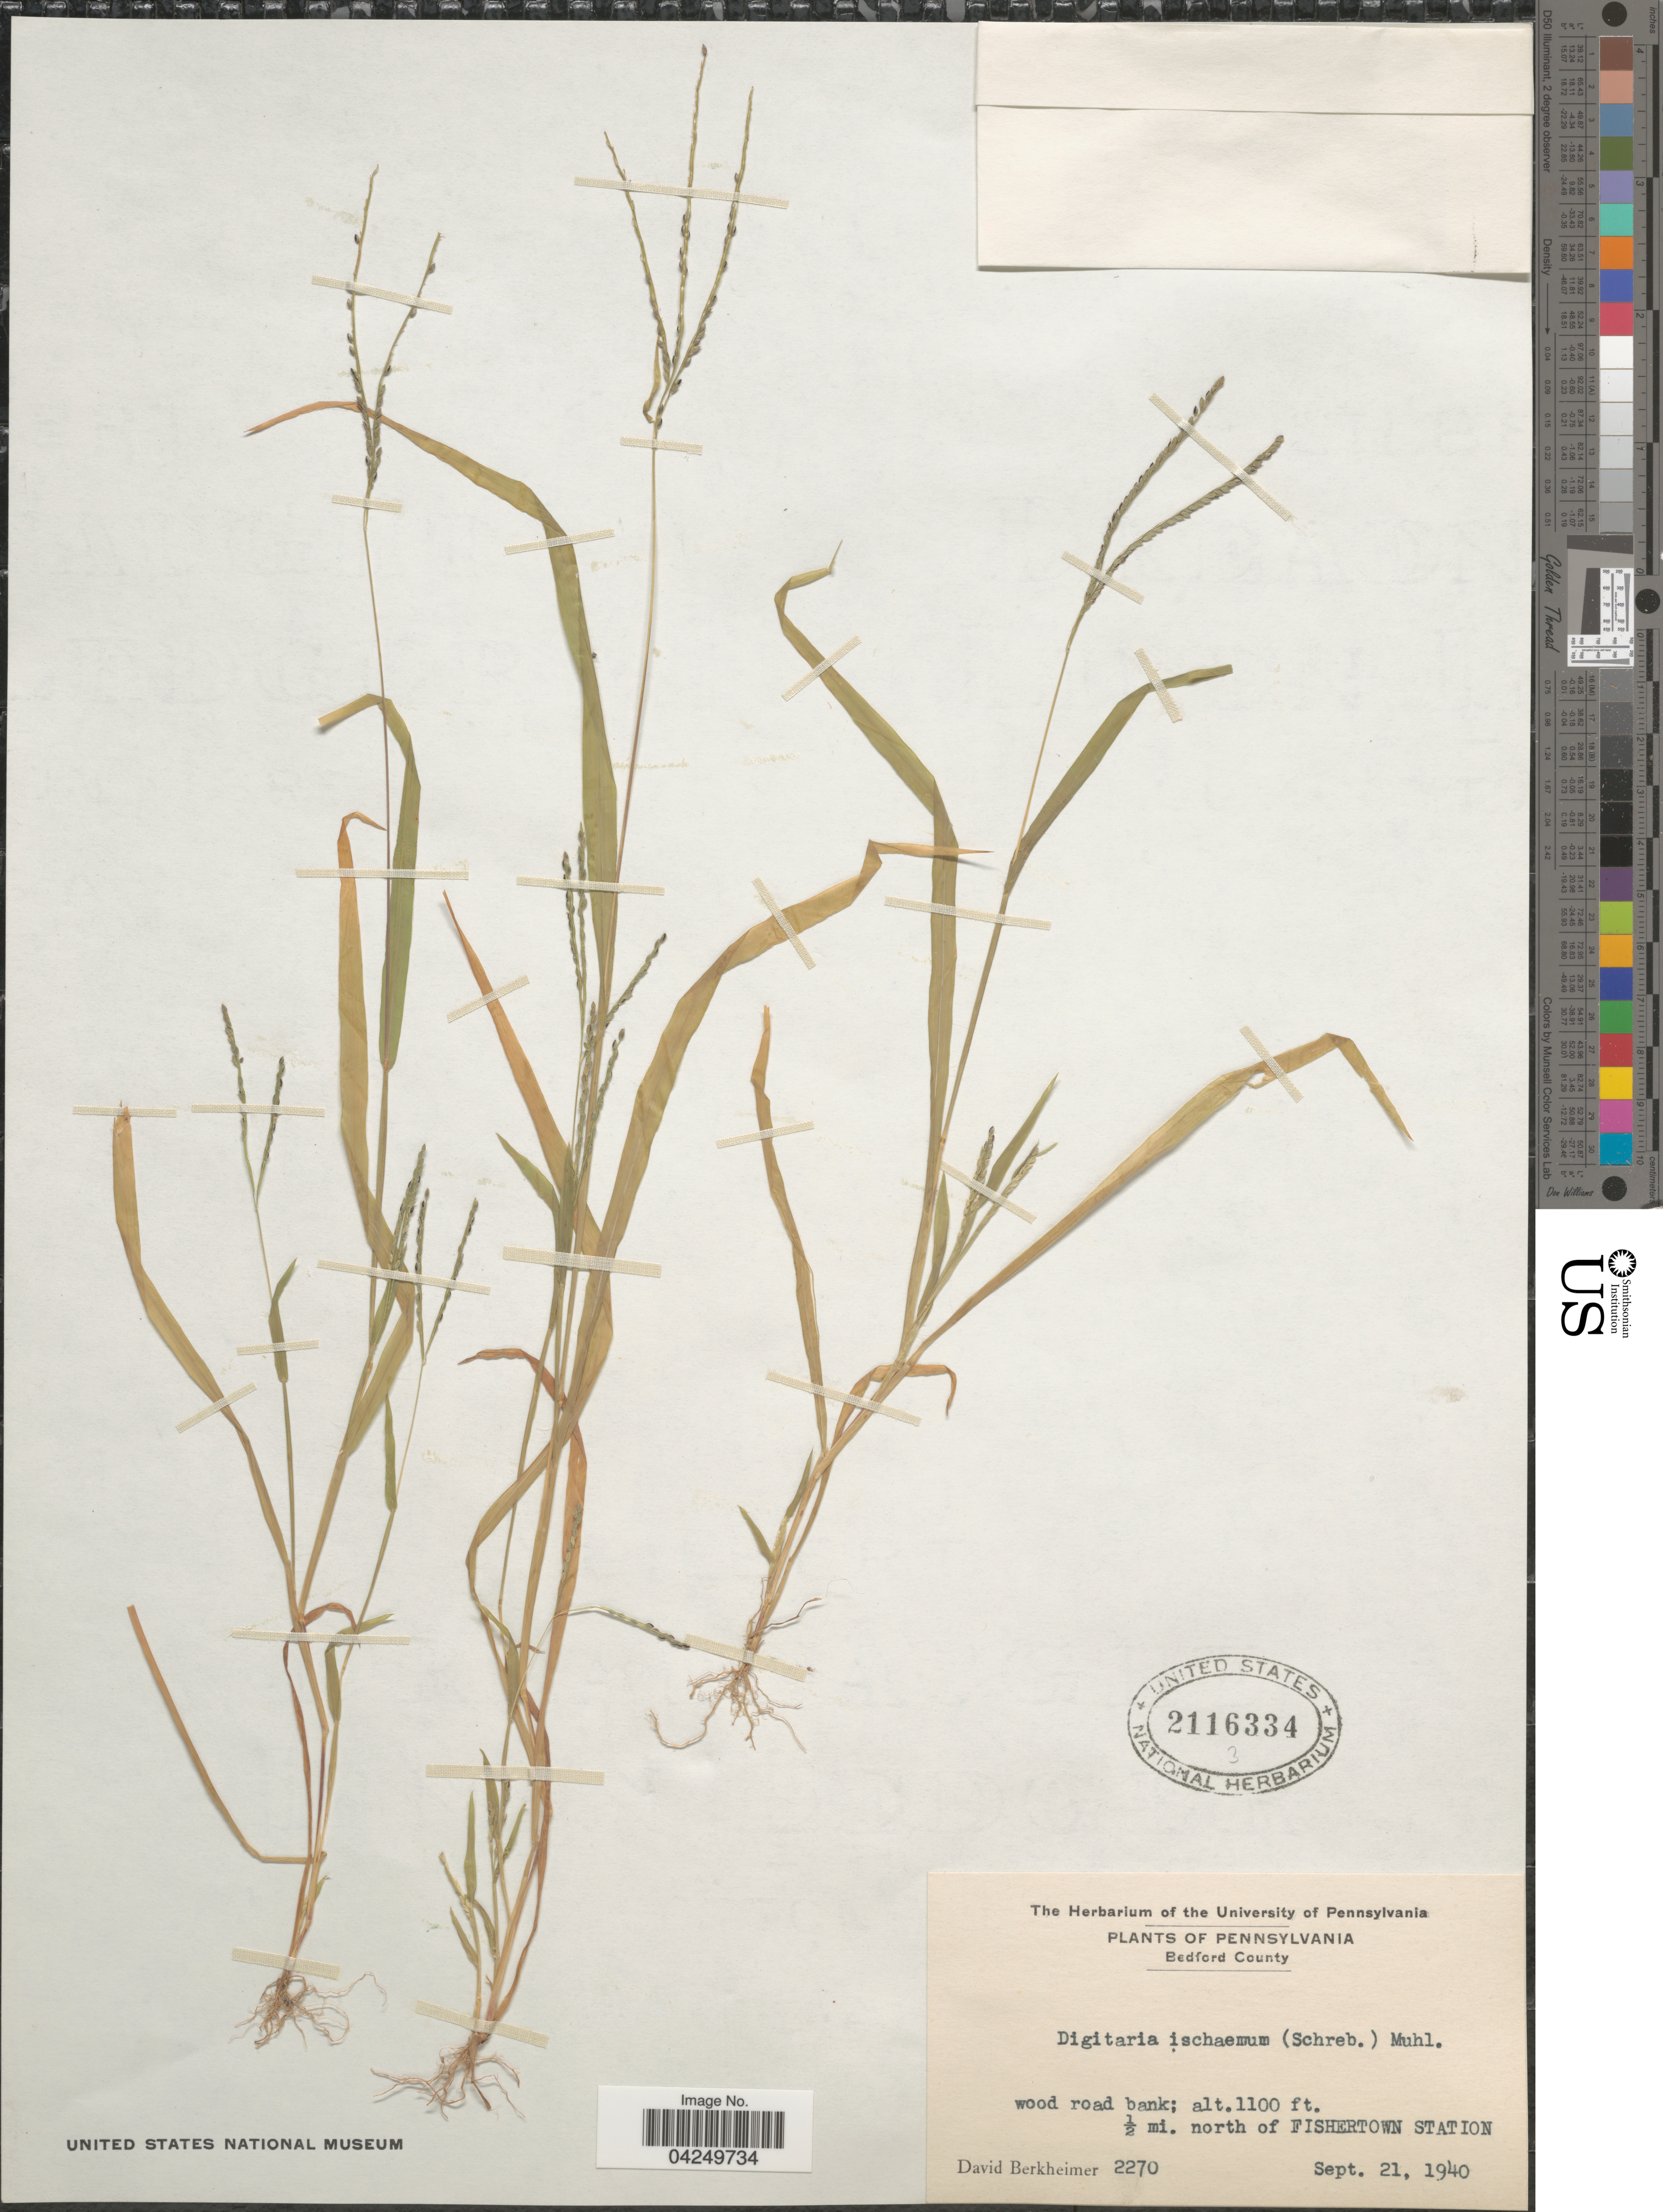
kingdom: Plantae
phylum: Tracheophyta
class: Liliopsida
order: Poales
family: Poaceae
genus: Digitaria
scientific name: Digitaria ischaemum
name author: (Schreber) Schreber ex Muhl.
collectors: D. Berkheimer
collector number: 2270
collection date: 1940-09-21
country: United States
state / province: Pennsylvania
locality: Bedford County. Wood road bank. ½ mi. north of Fishertown Station.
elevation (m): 335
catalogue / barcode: US 2116334